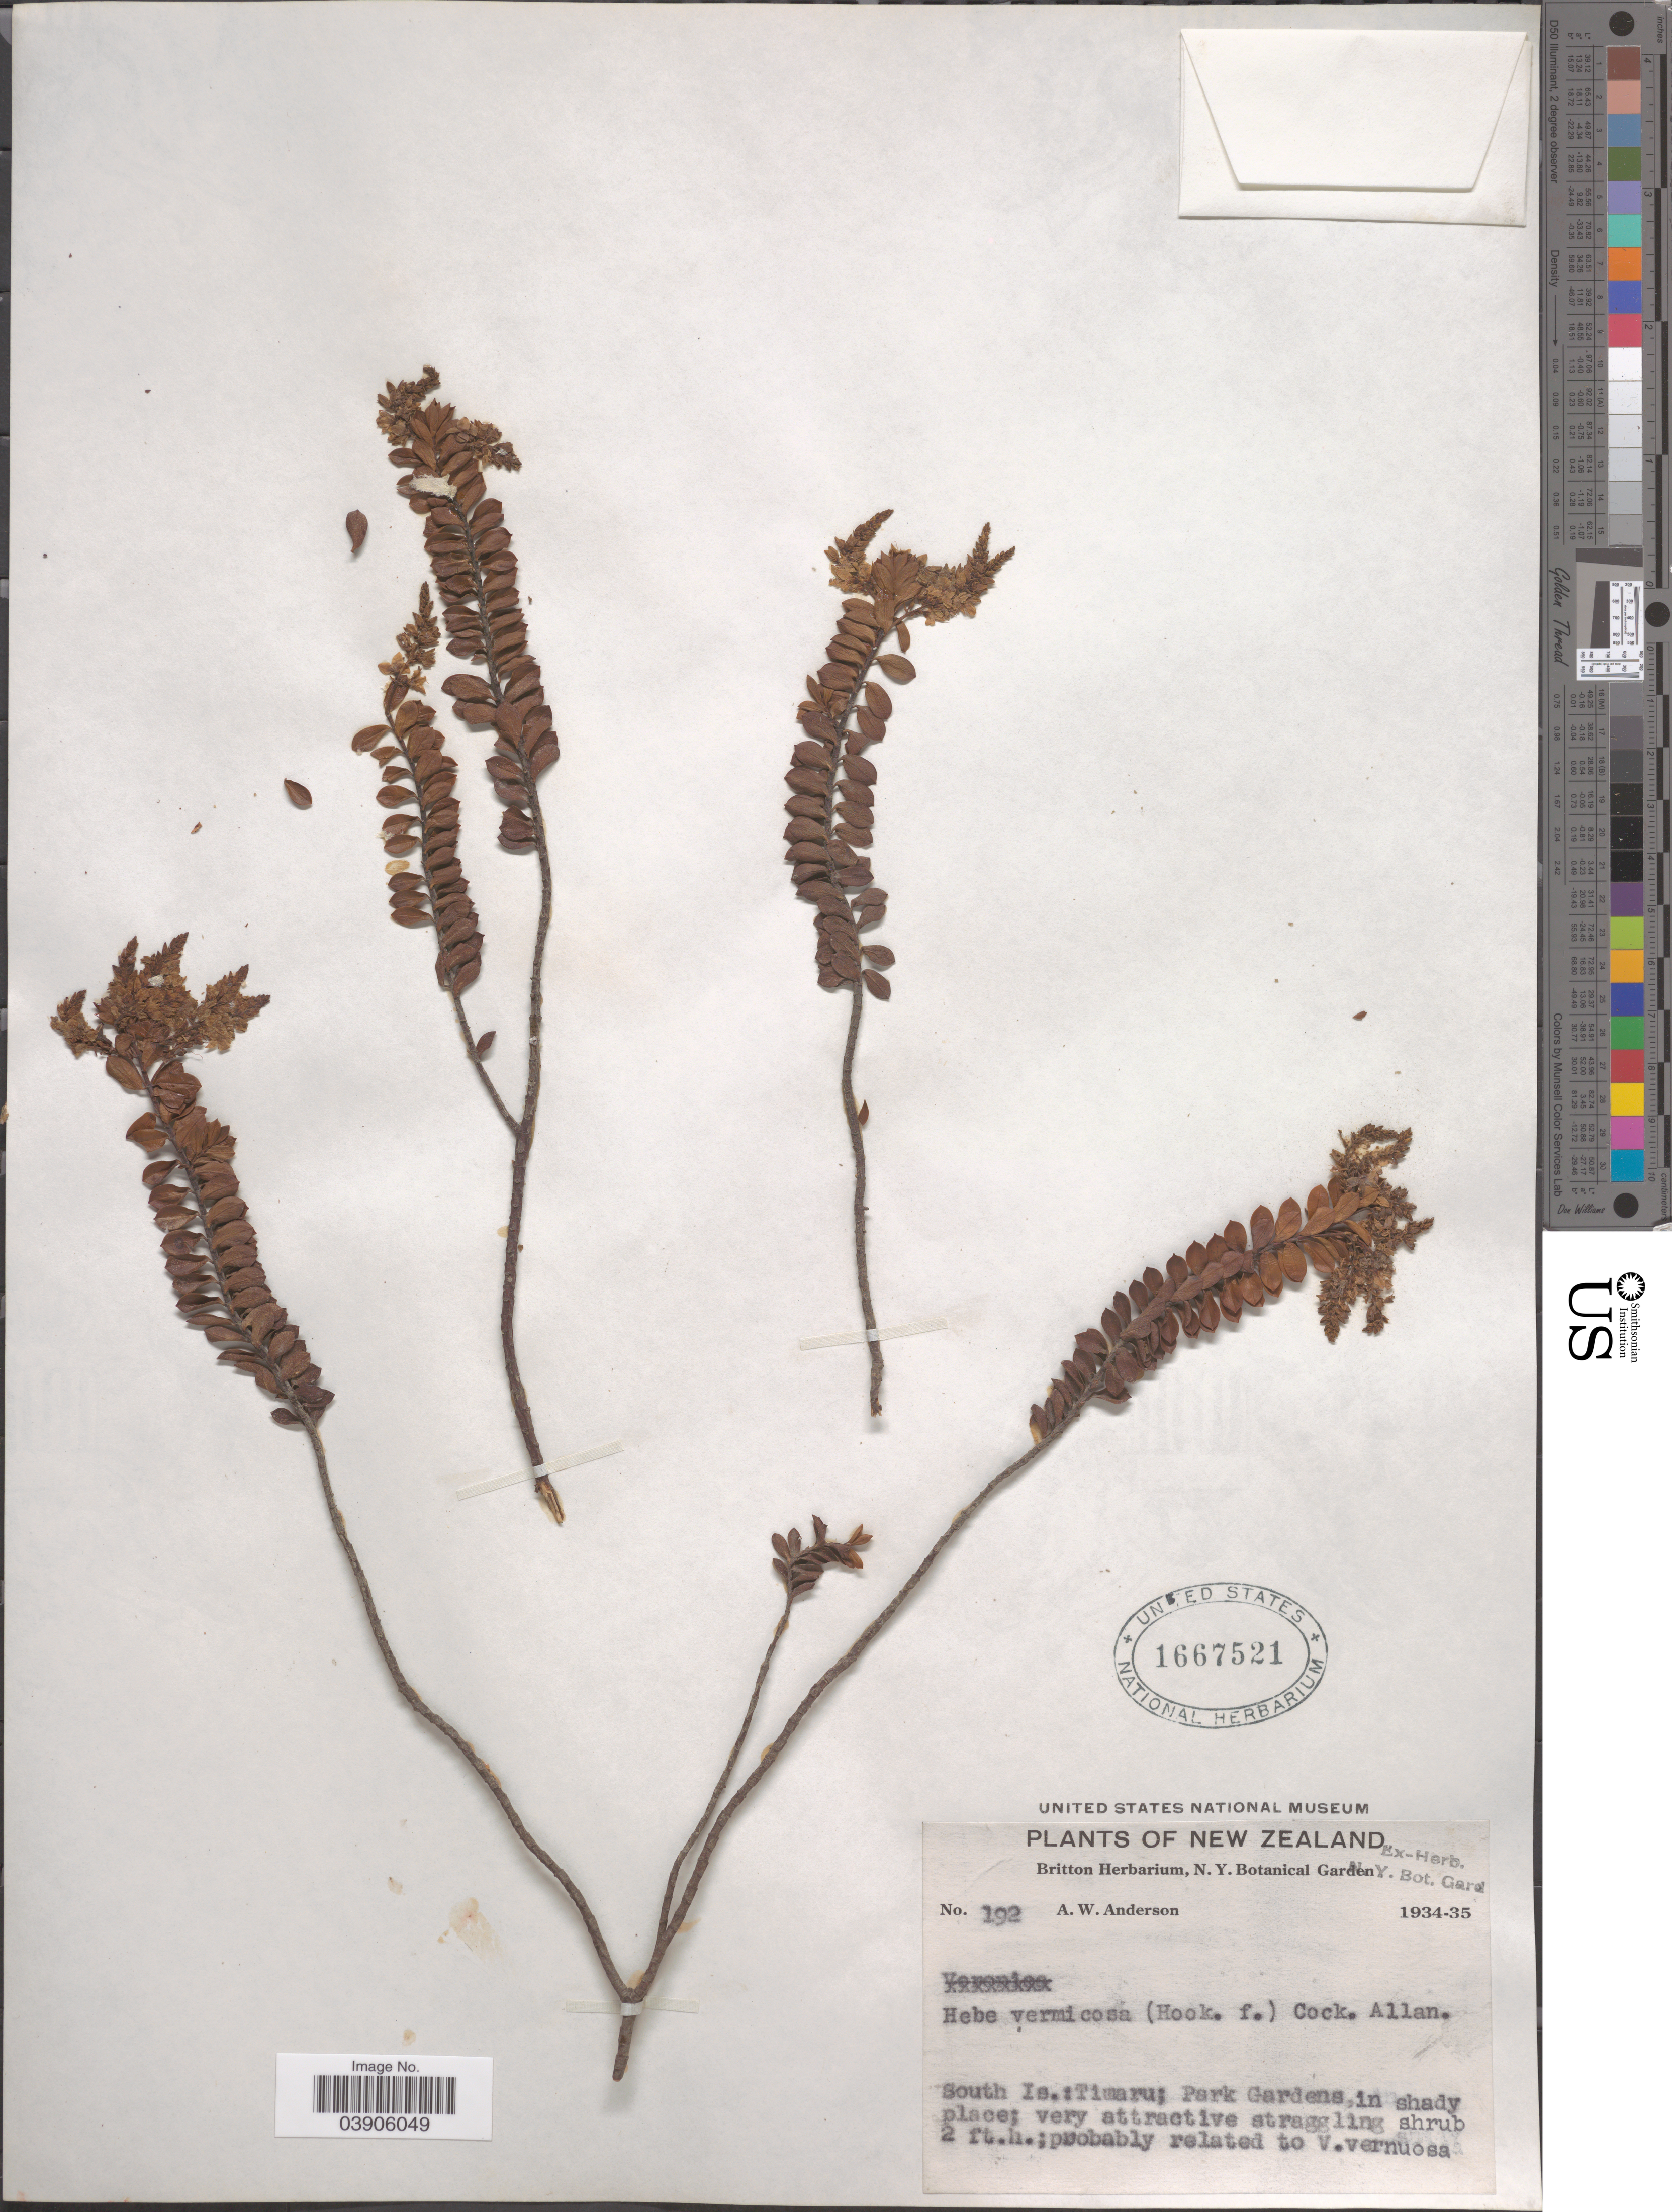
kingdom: Plantae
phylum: Tracheophyta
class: Magnoliopsida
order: Lamiales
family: Plantaginaceae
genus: Hebe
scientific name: Hebe vernicosa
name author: (Hook. f.) Cockayne & Allan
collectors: A. W. Anderson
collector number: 192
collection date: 1934/1935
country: New Zealand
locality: South Is.:Timaru; Park Gardens.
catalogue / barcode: US 1667521